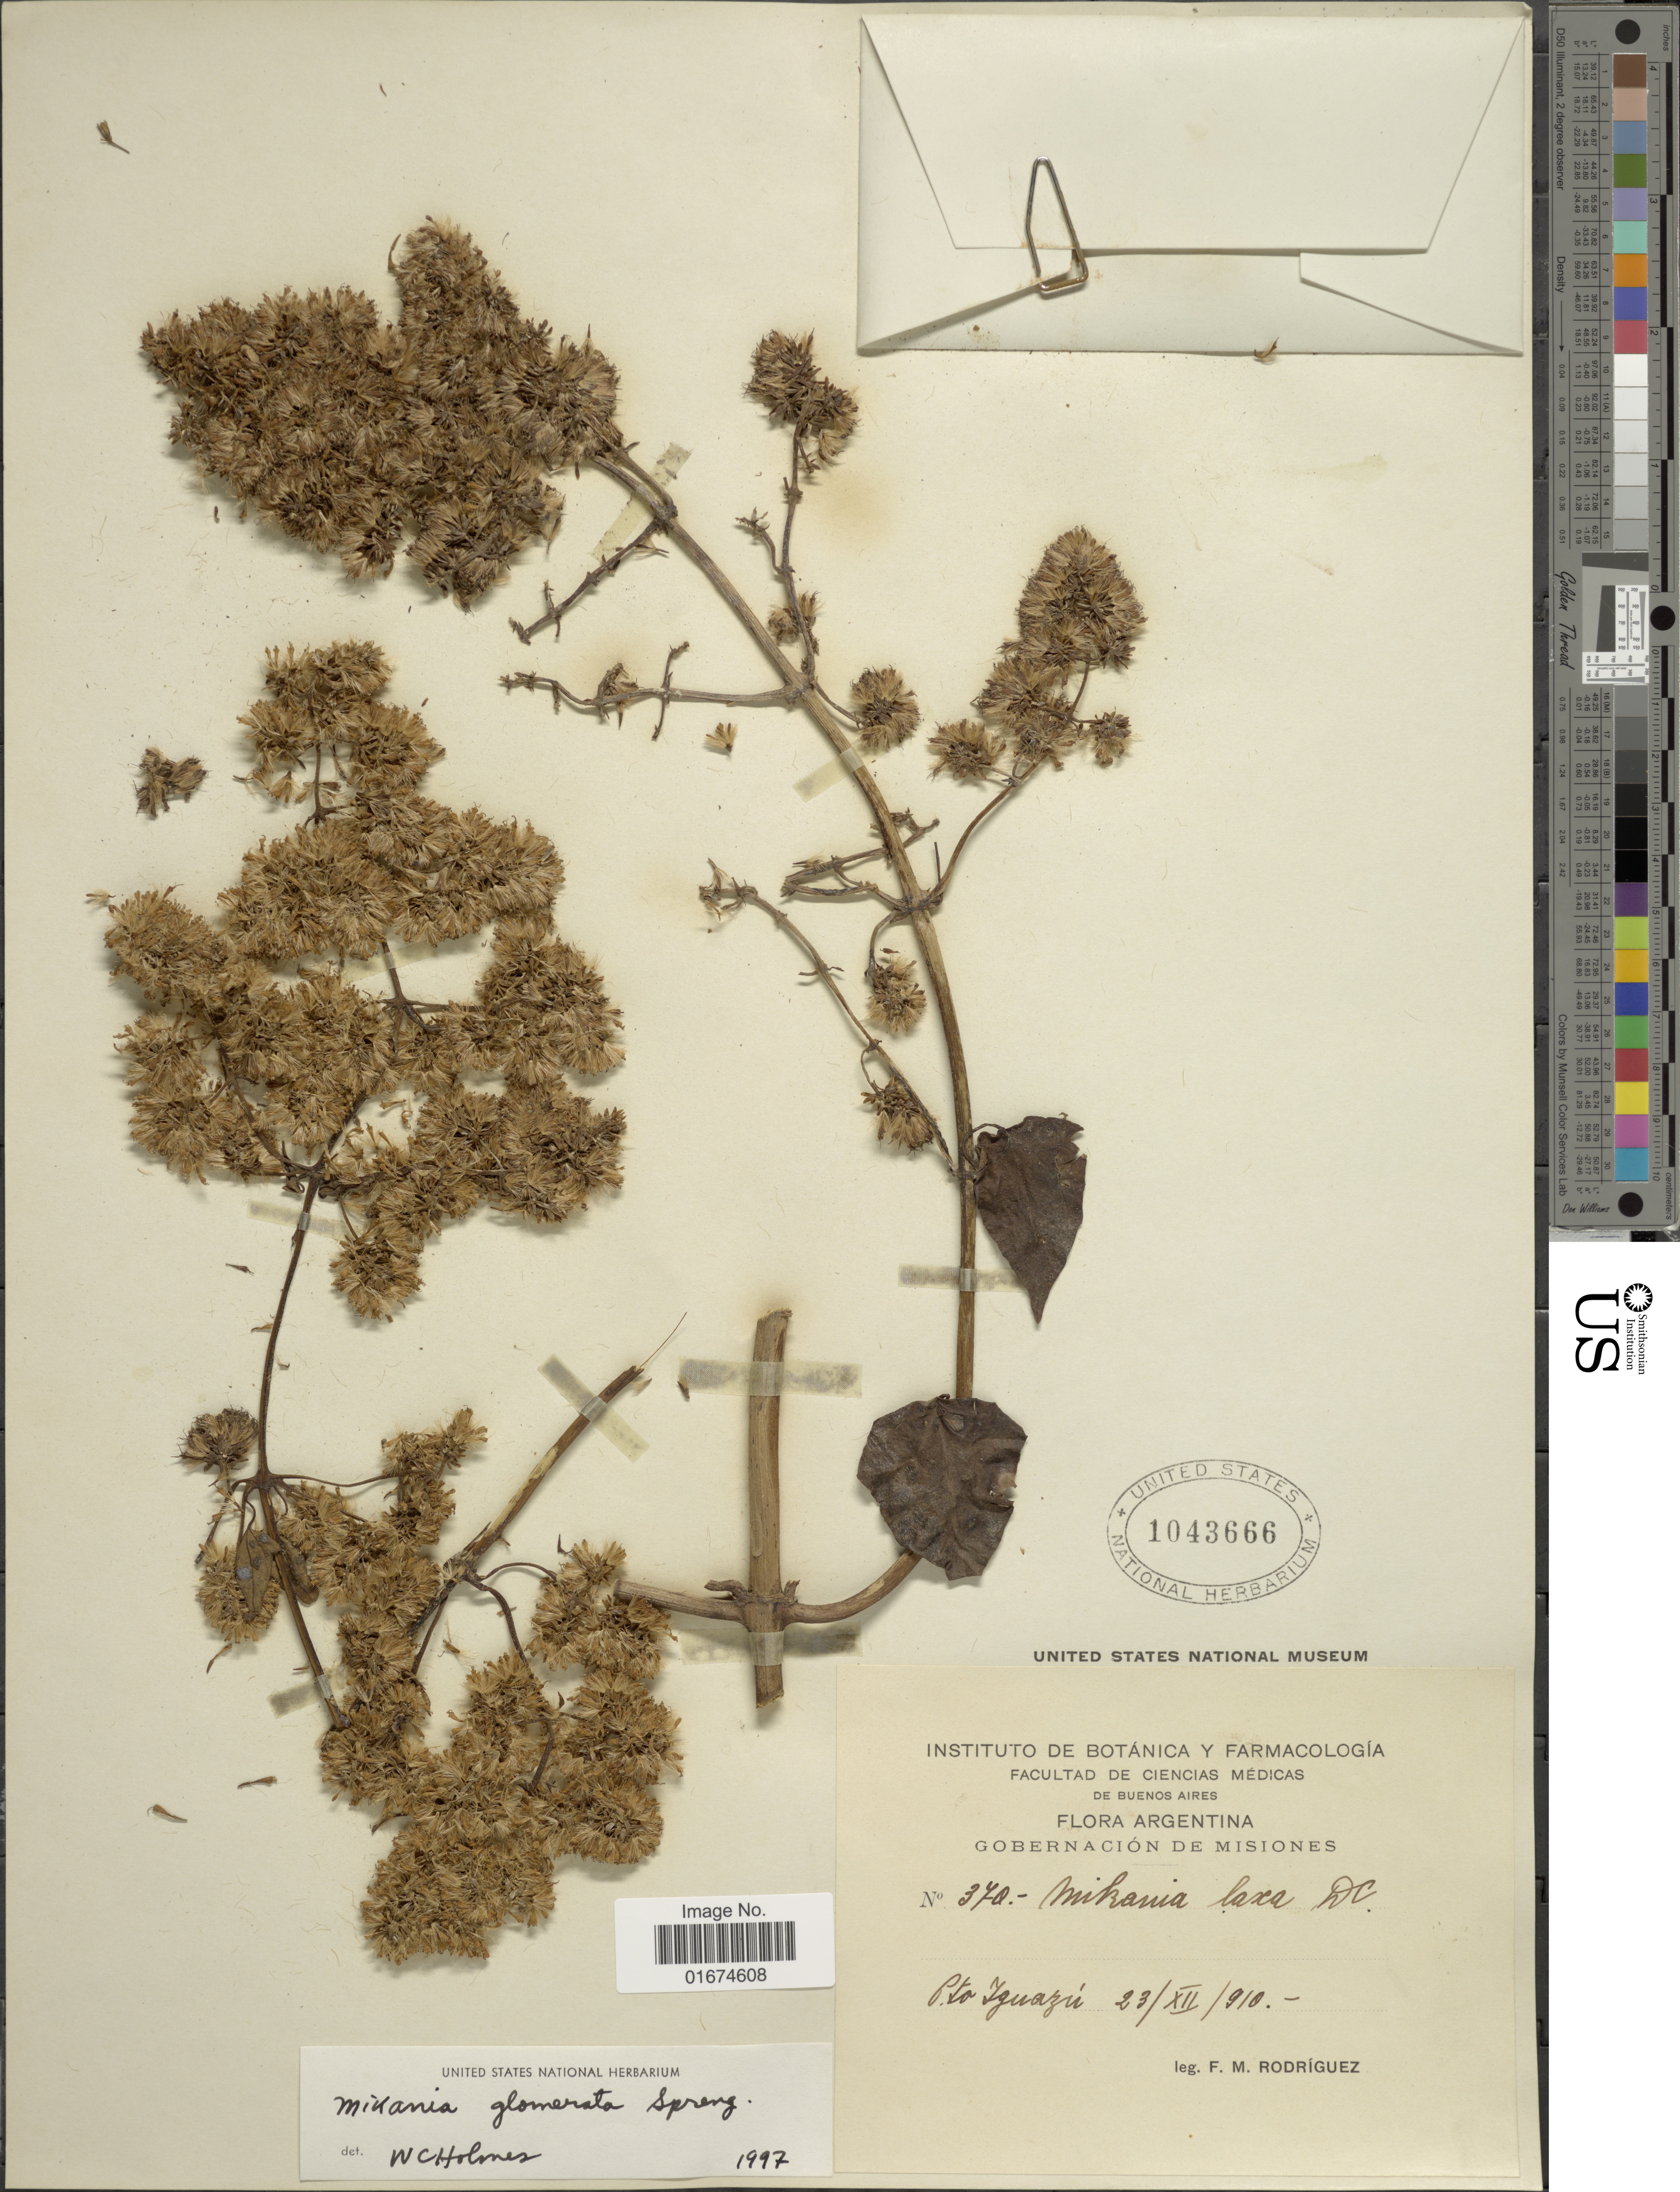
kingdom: Plantae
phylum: Tracheophyta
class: Magnoliopsida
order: Asterales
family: Asteraceae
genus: Mikania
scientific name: Mikania glomerata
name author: Spreng.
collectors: F. M. Rodriguez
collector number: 370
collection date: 1910-12-23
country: Argentina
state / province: Misiones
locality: Pto Iguazú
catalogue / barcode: US 1043666